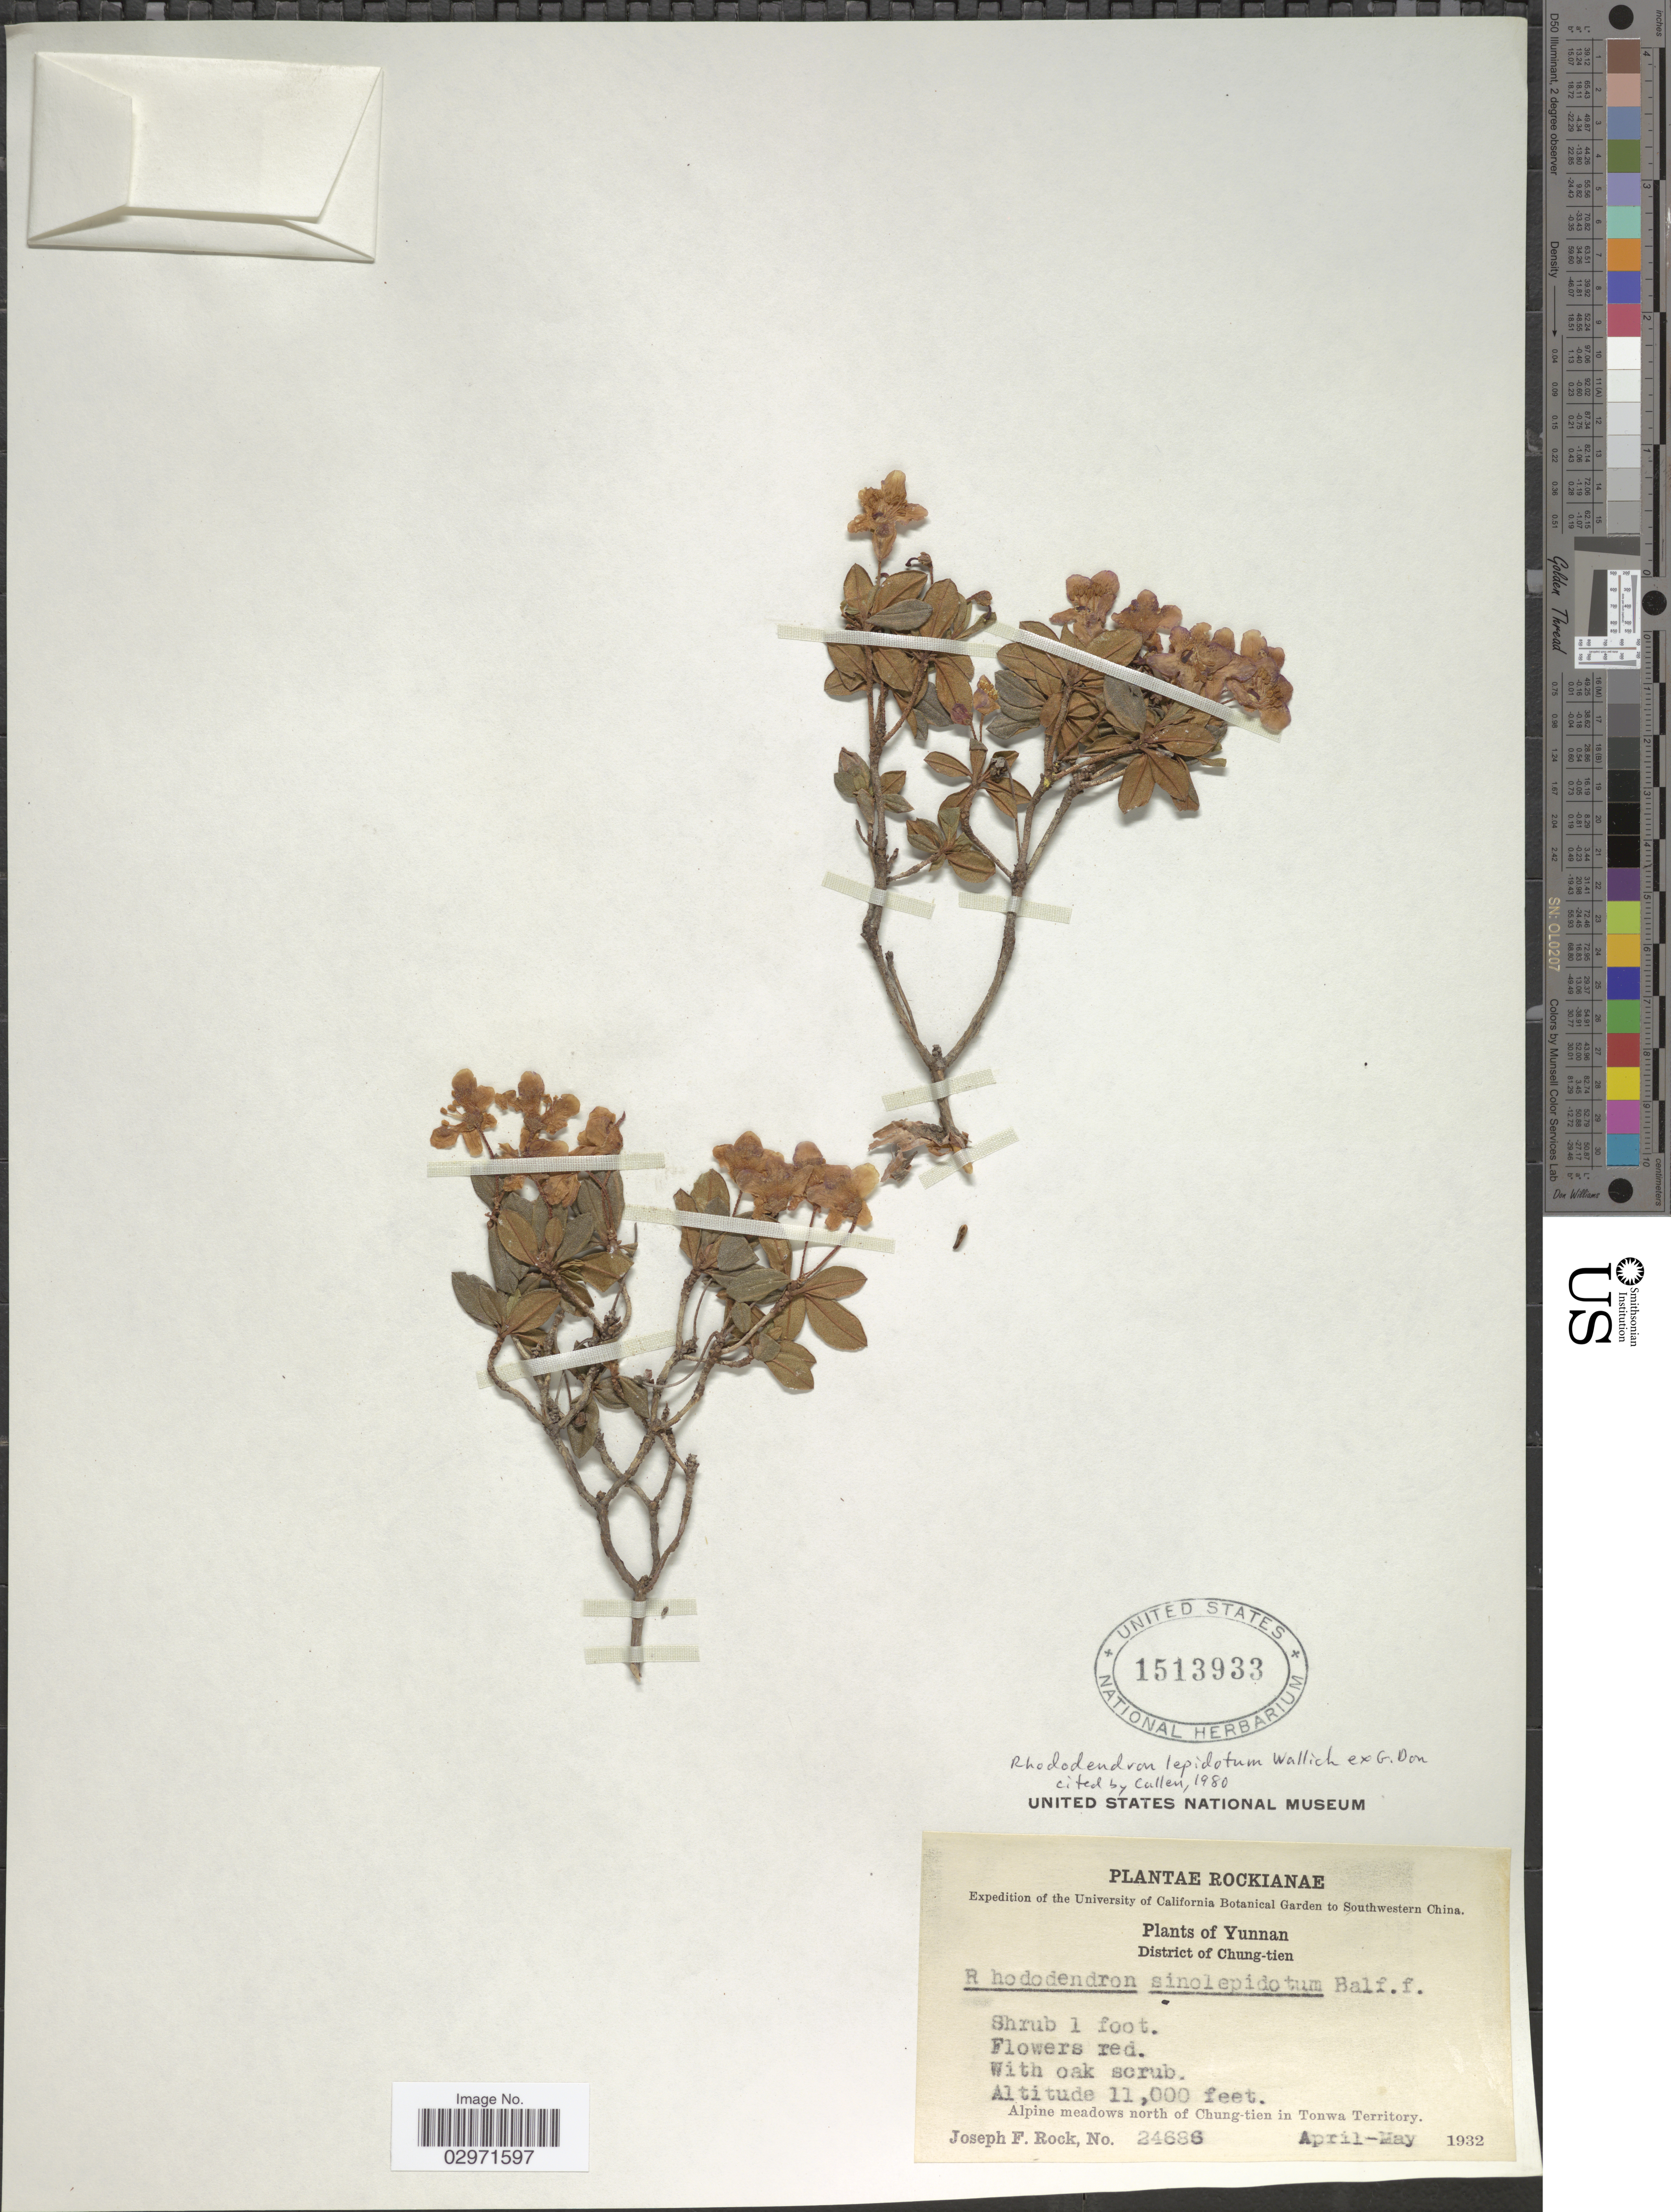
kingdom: Plantae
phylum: Tracheophyta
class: Magnoliopsida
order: Ericales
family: Ericaceae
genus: Rhododendron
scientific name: Rhododendron lepidotum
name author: Wall. ex G. Don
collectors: J. F. Rock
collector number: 24686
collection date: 1932-04/1932-05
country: China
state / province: Yunnan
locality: Southwestern China. District of Chung-tien. Alpine meadows north of Chung-tien in Tonwa Territory.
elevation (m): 3353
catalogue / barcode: US 1513933